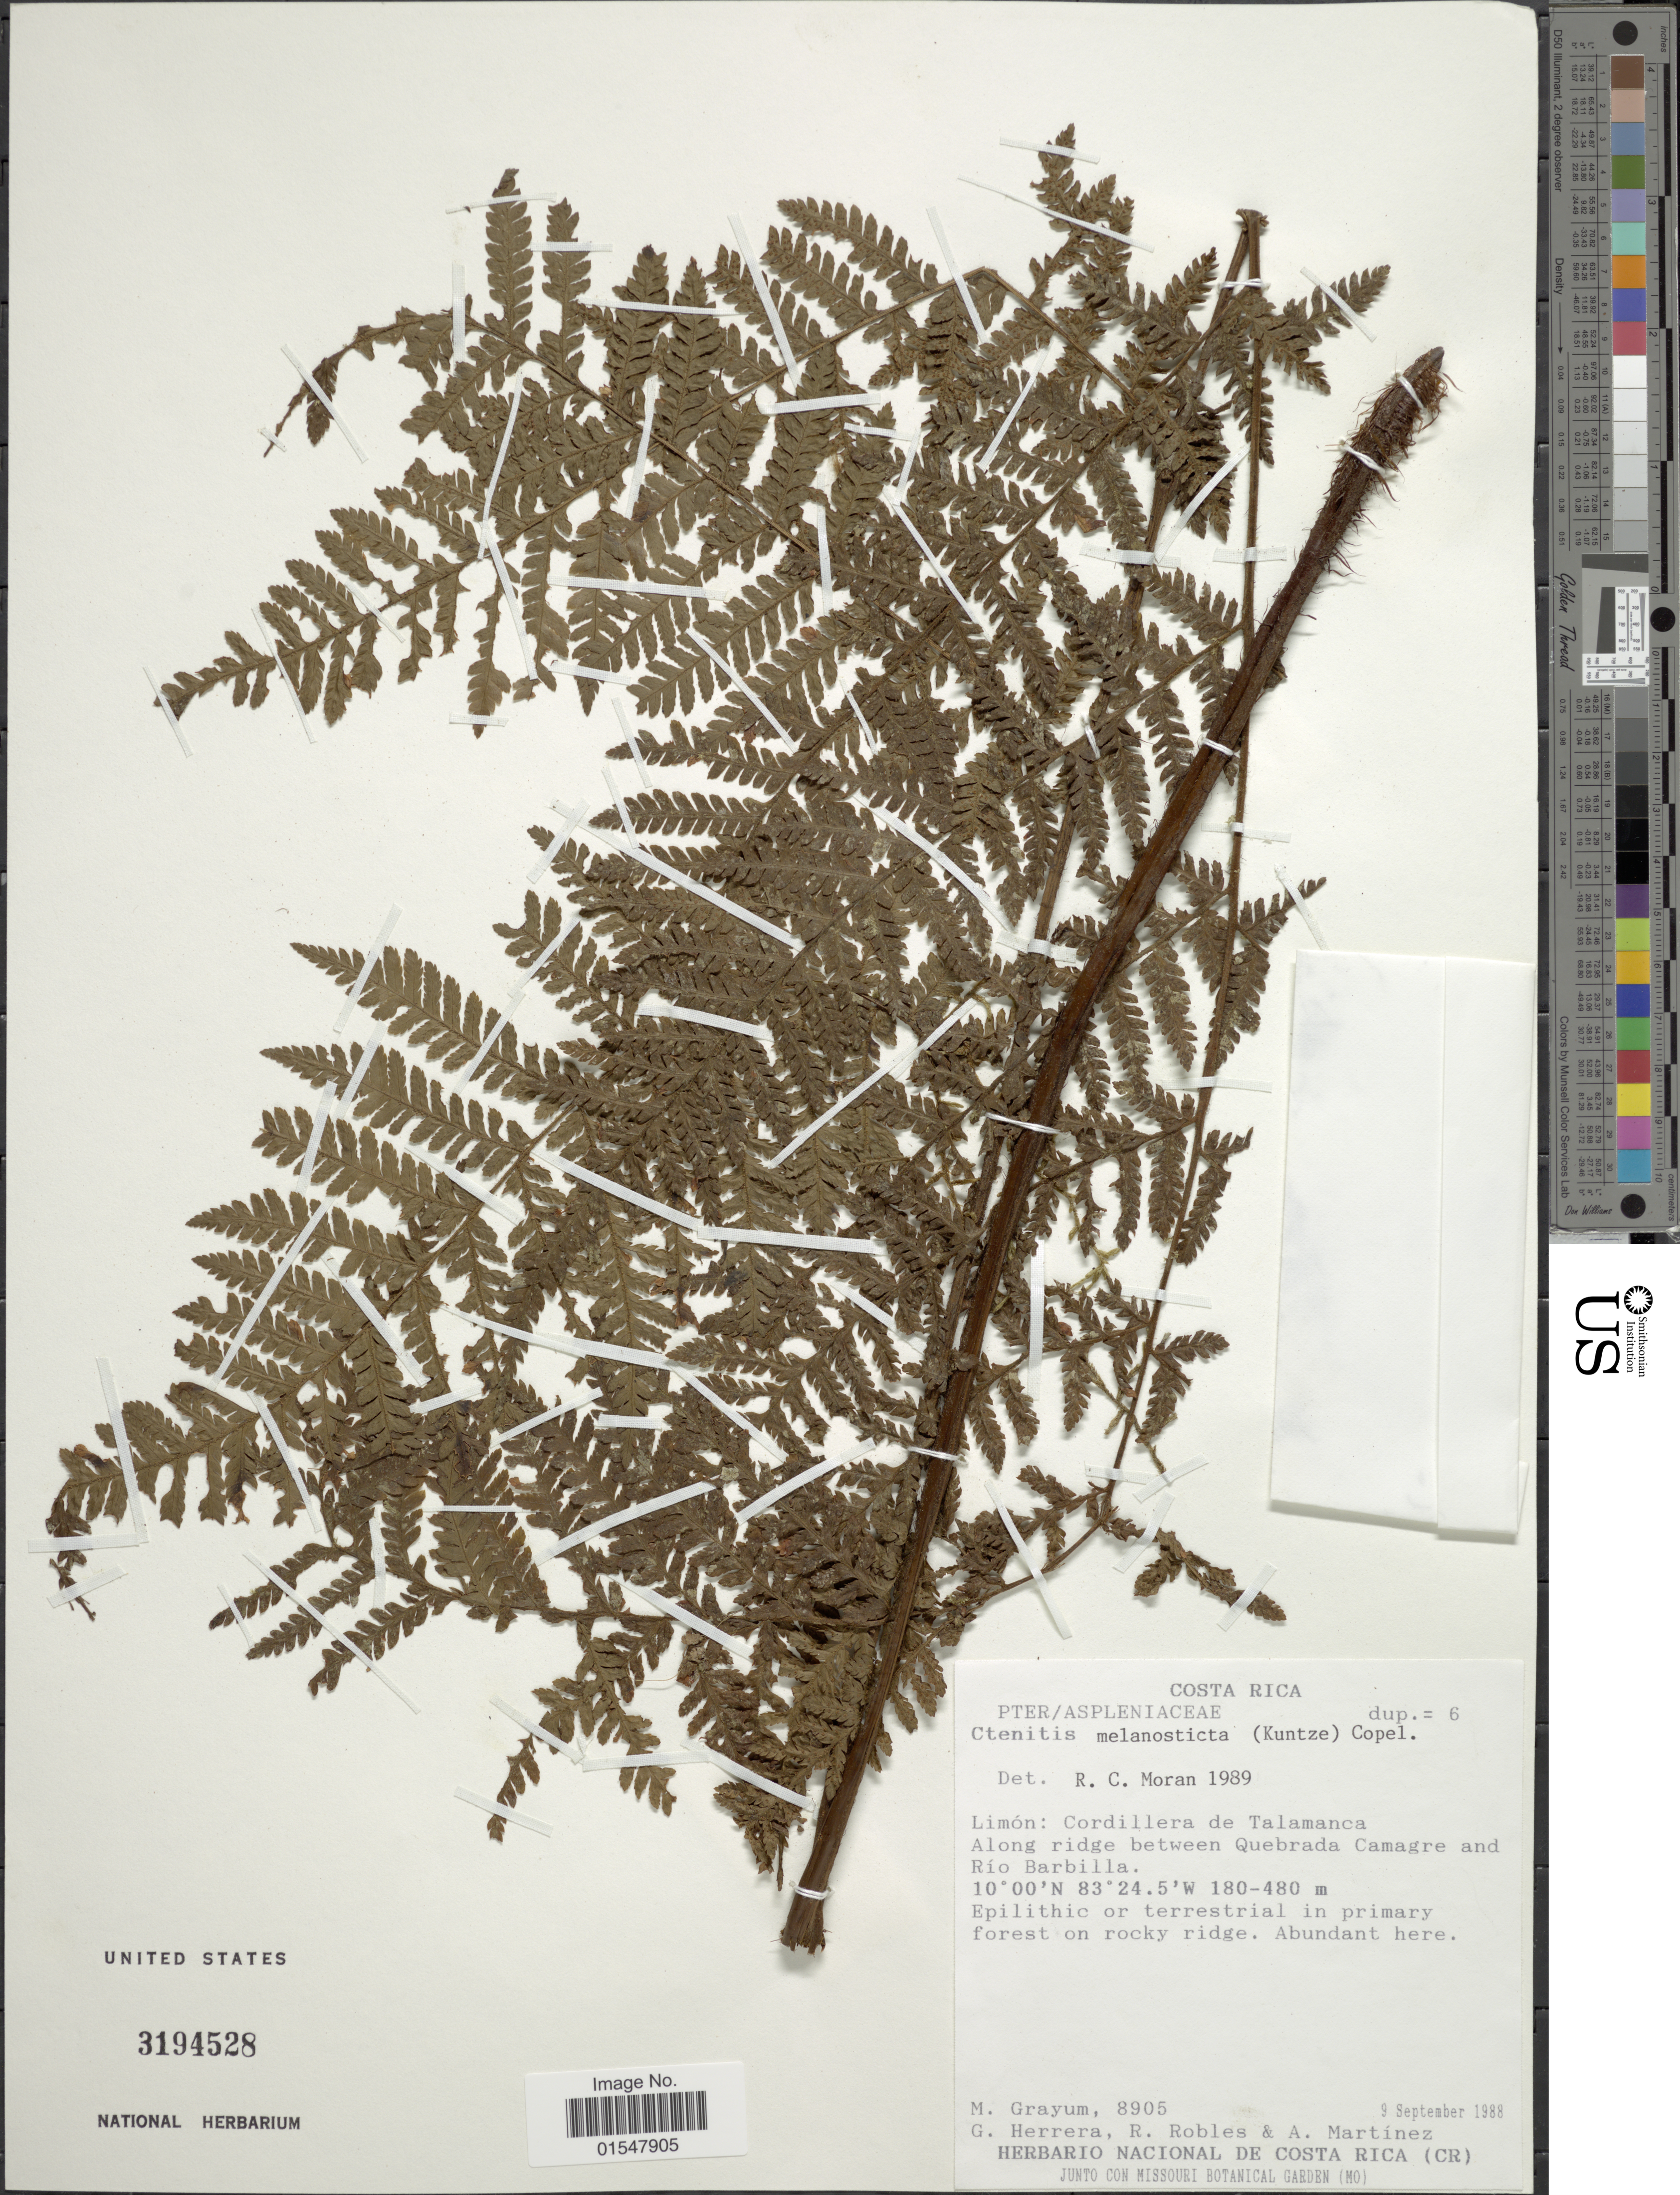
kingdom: Plantae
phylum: Tracheophyta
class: Polypodiopsida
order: Polypodiales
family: Dryopteridaceae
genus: Ctenitis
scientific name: Ctenitis melanosticta var. melanosticta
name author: (Kunze) Copel.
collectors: M. H. Grayum, G. Herrera, R. Robles & A. Martinez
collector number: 8905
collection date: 1988-09-09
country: Costa Rica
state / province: Limón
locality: Costa Rica, Limón: Cordillera de Talamanca, Along ridge between Quebrada Camagre and Río Barbilla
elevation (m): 180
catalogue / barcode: US 3194528